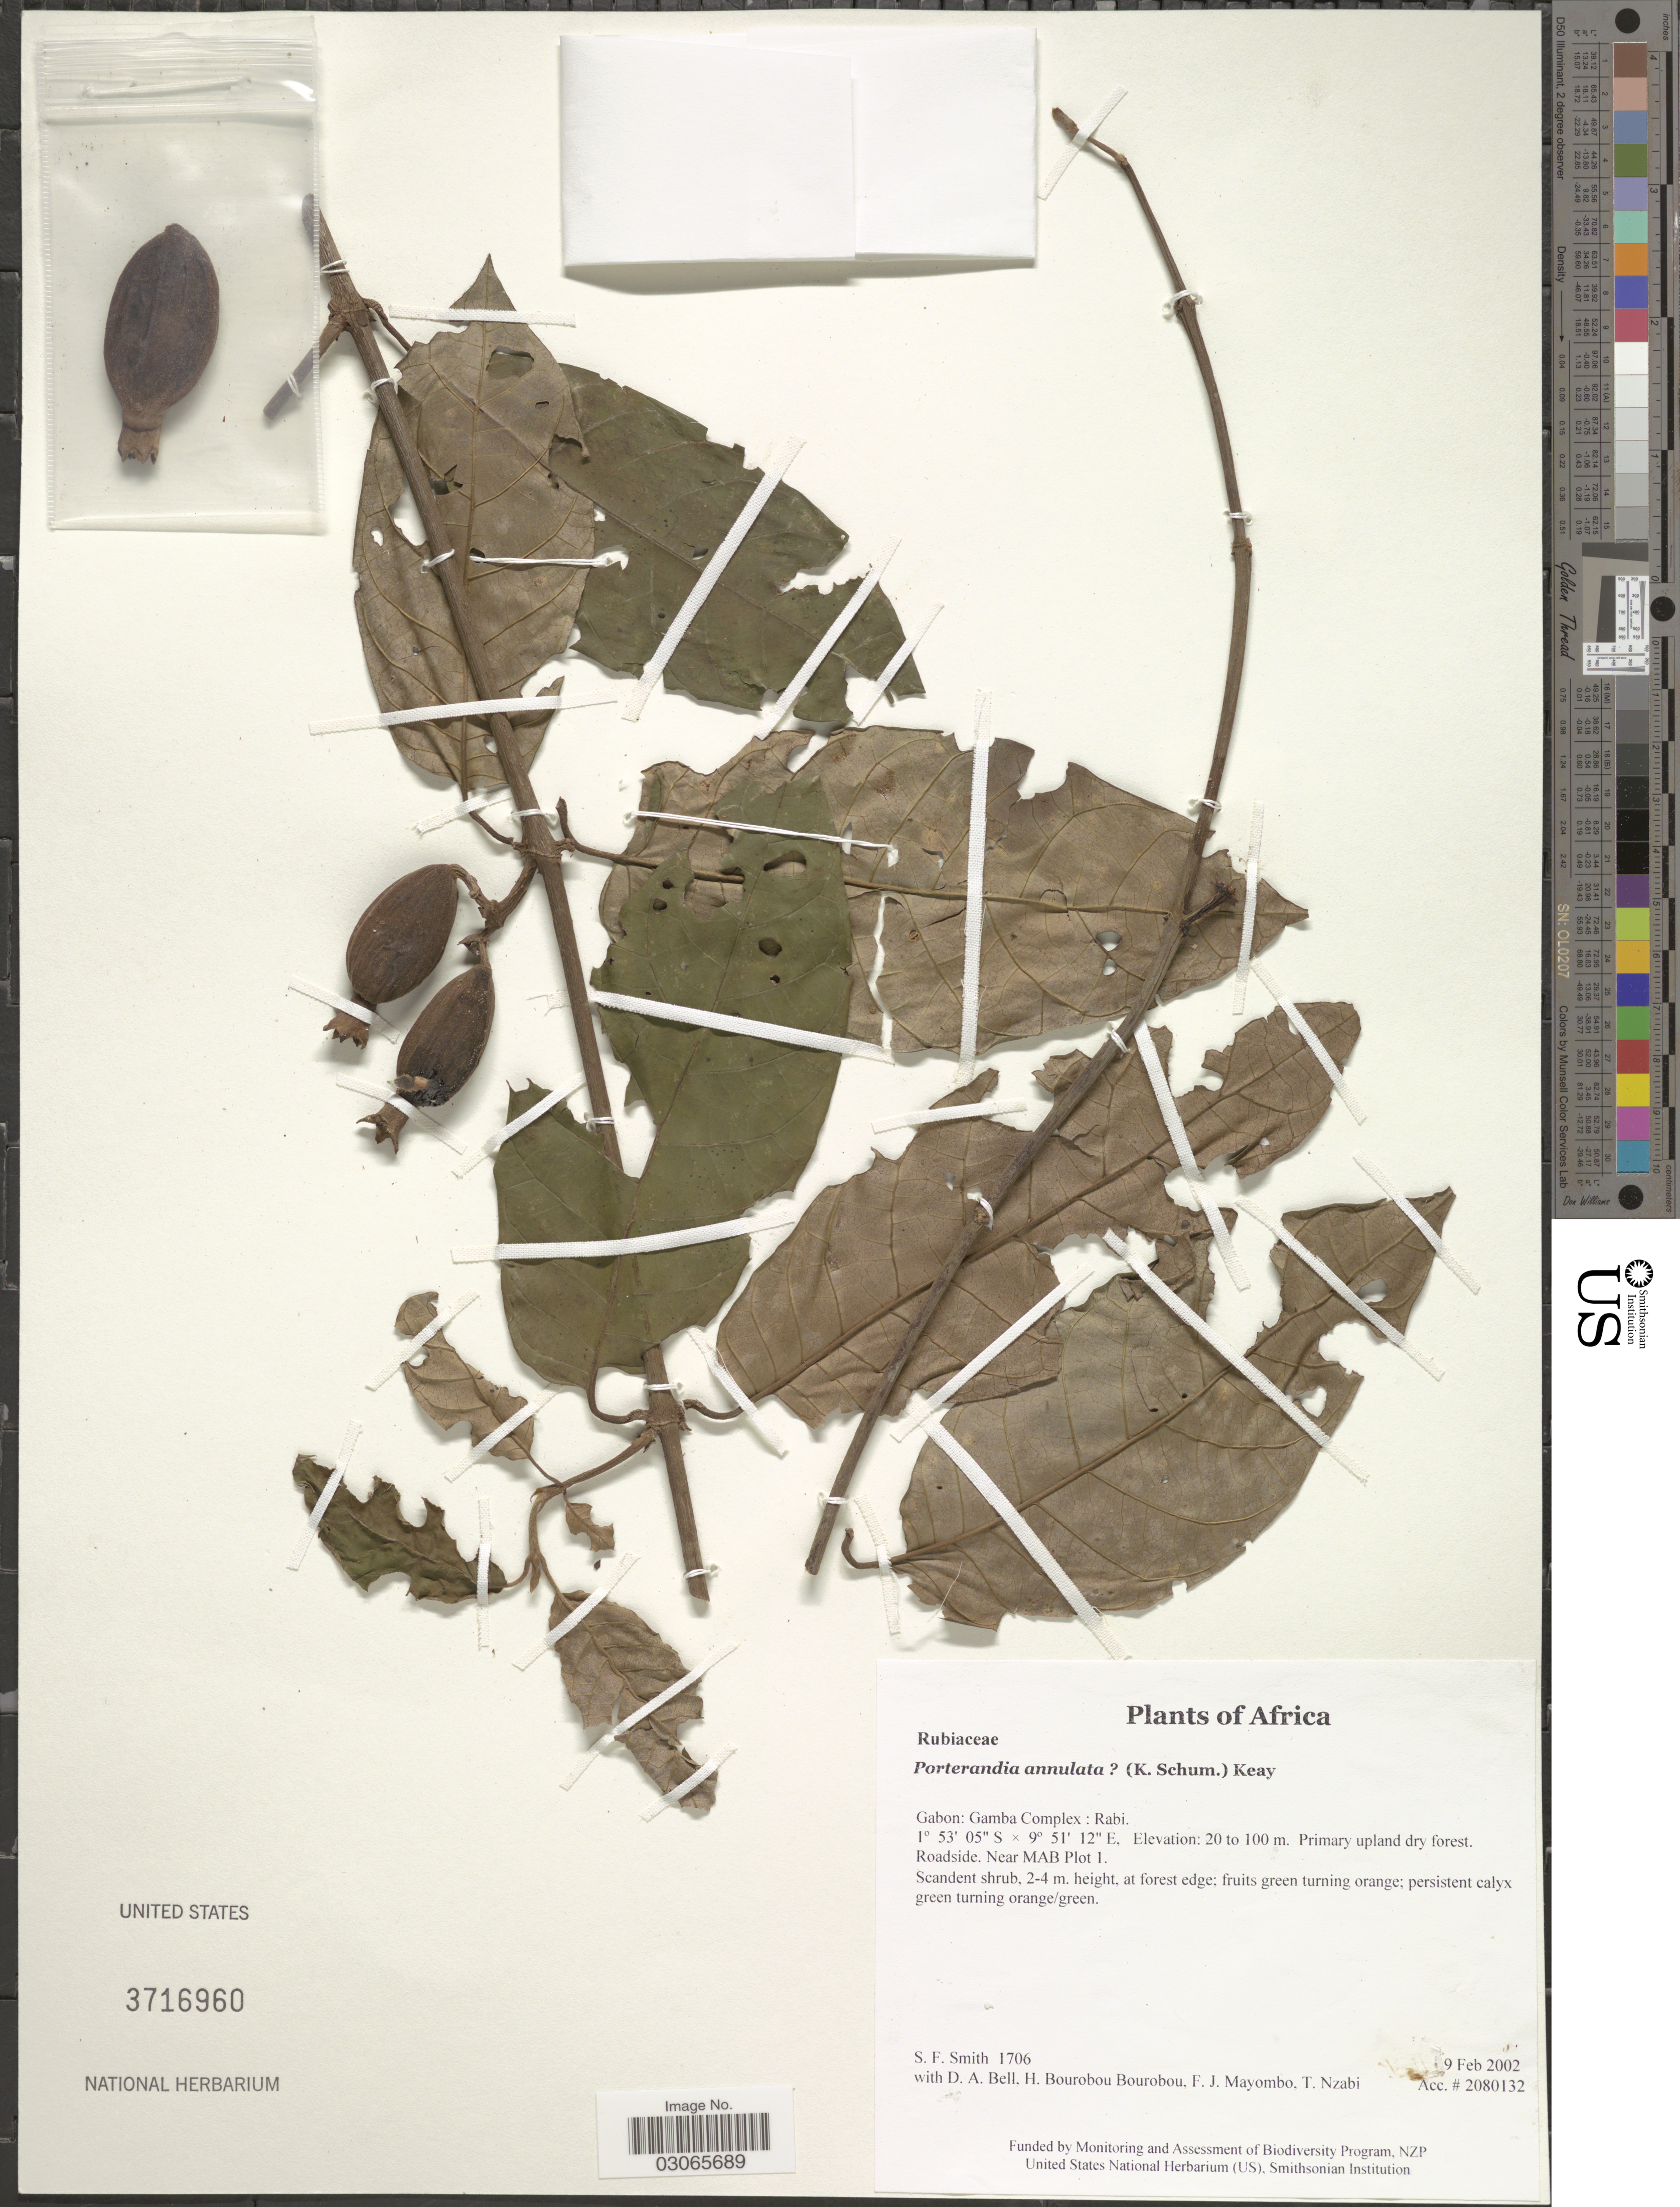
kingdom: Plantae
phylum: Tracheophyta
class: Magnoliopsida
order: Gentianales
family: Rubiaceae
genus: Porterandia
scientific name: Porterandia annulata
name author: (K. Schum.) Keay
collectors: S.F. Smith, D. A. Bell, H. Bourobou Bourobou & F. J. Mayombo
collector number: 1706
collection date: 2002-02-09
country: Gabon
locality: Gamba Complex: Rabi. Near MAB Plot 1.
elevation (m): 20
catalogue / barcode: US 3716960